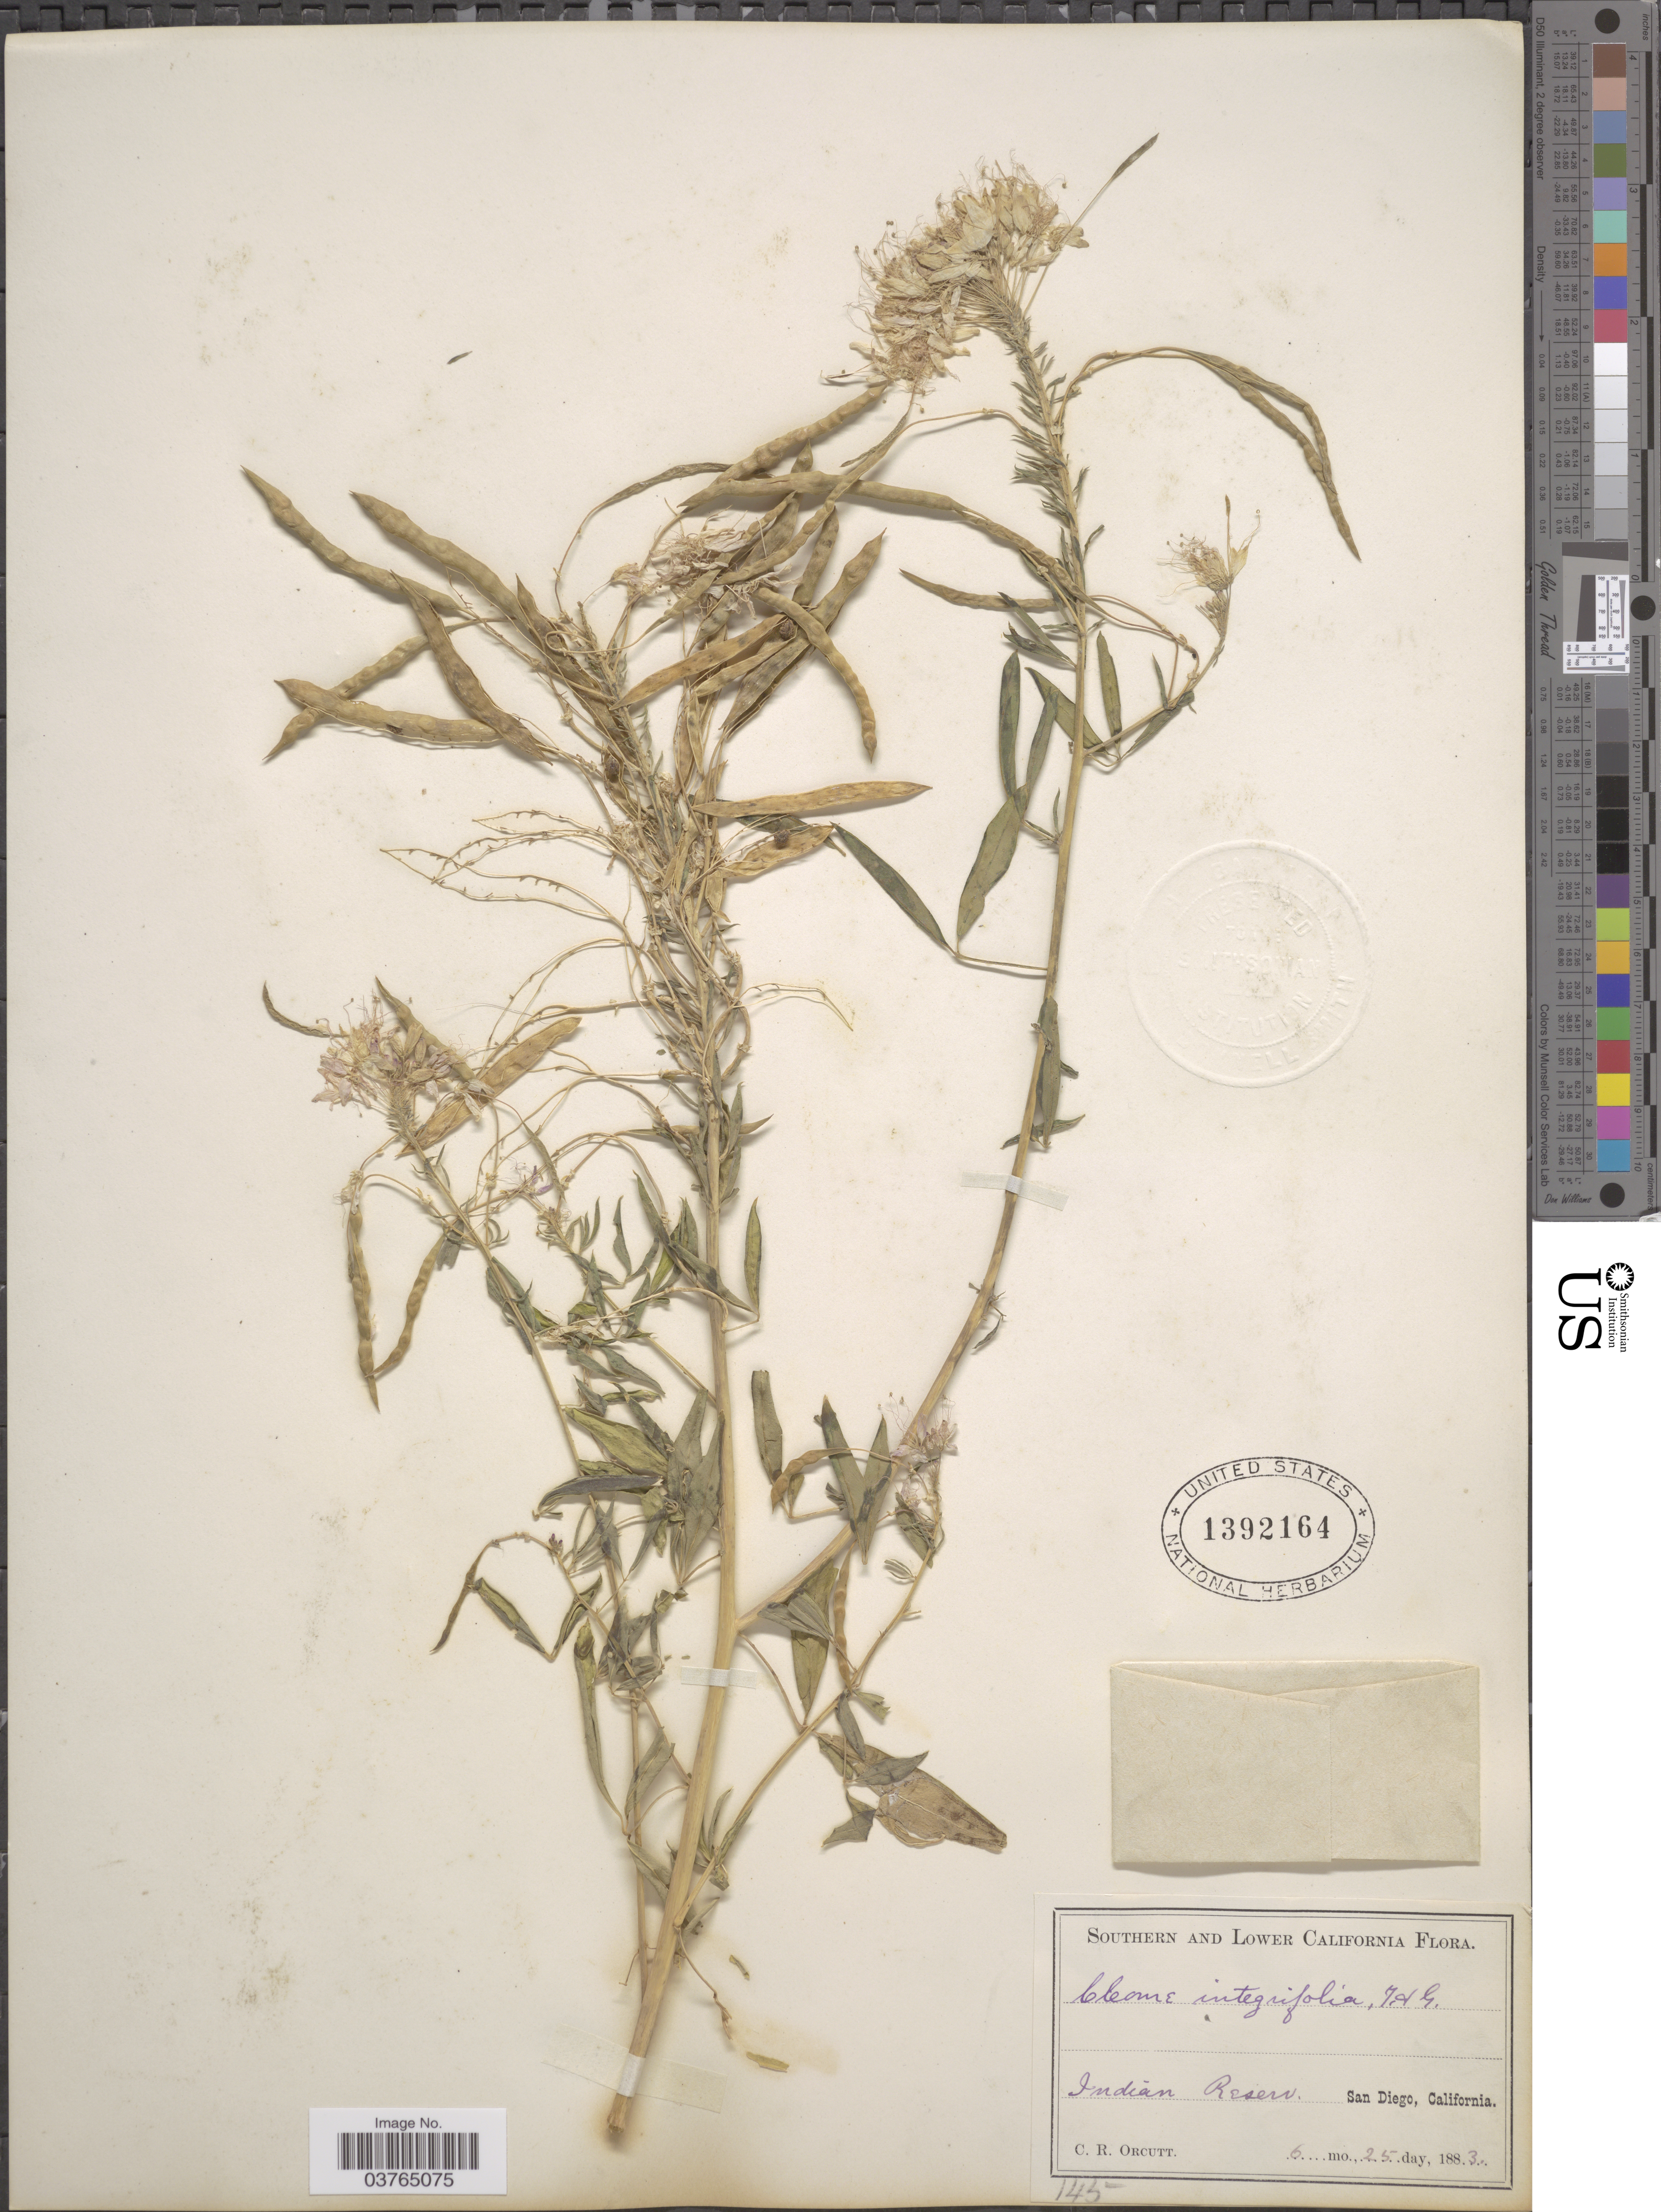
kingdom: Plantae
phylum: Tracheophyta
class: Magnoliopsida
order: Brassicales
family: Cleomaceae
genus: Cleomella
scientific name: Cleomella serrulata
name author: (Pursh) Roalson & J.C. Hall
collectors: C. R. Orcutt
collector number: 145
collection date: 1883-06-25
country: United States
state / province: California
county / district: San Diego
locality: Indian Reserv. San Diego. Southern and Lower California.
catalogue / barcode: US 1392164